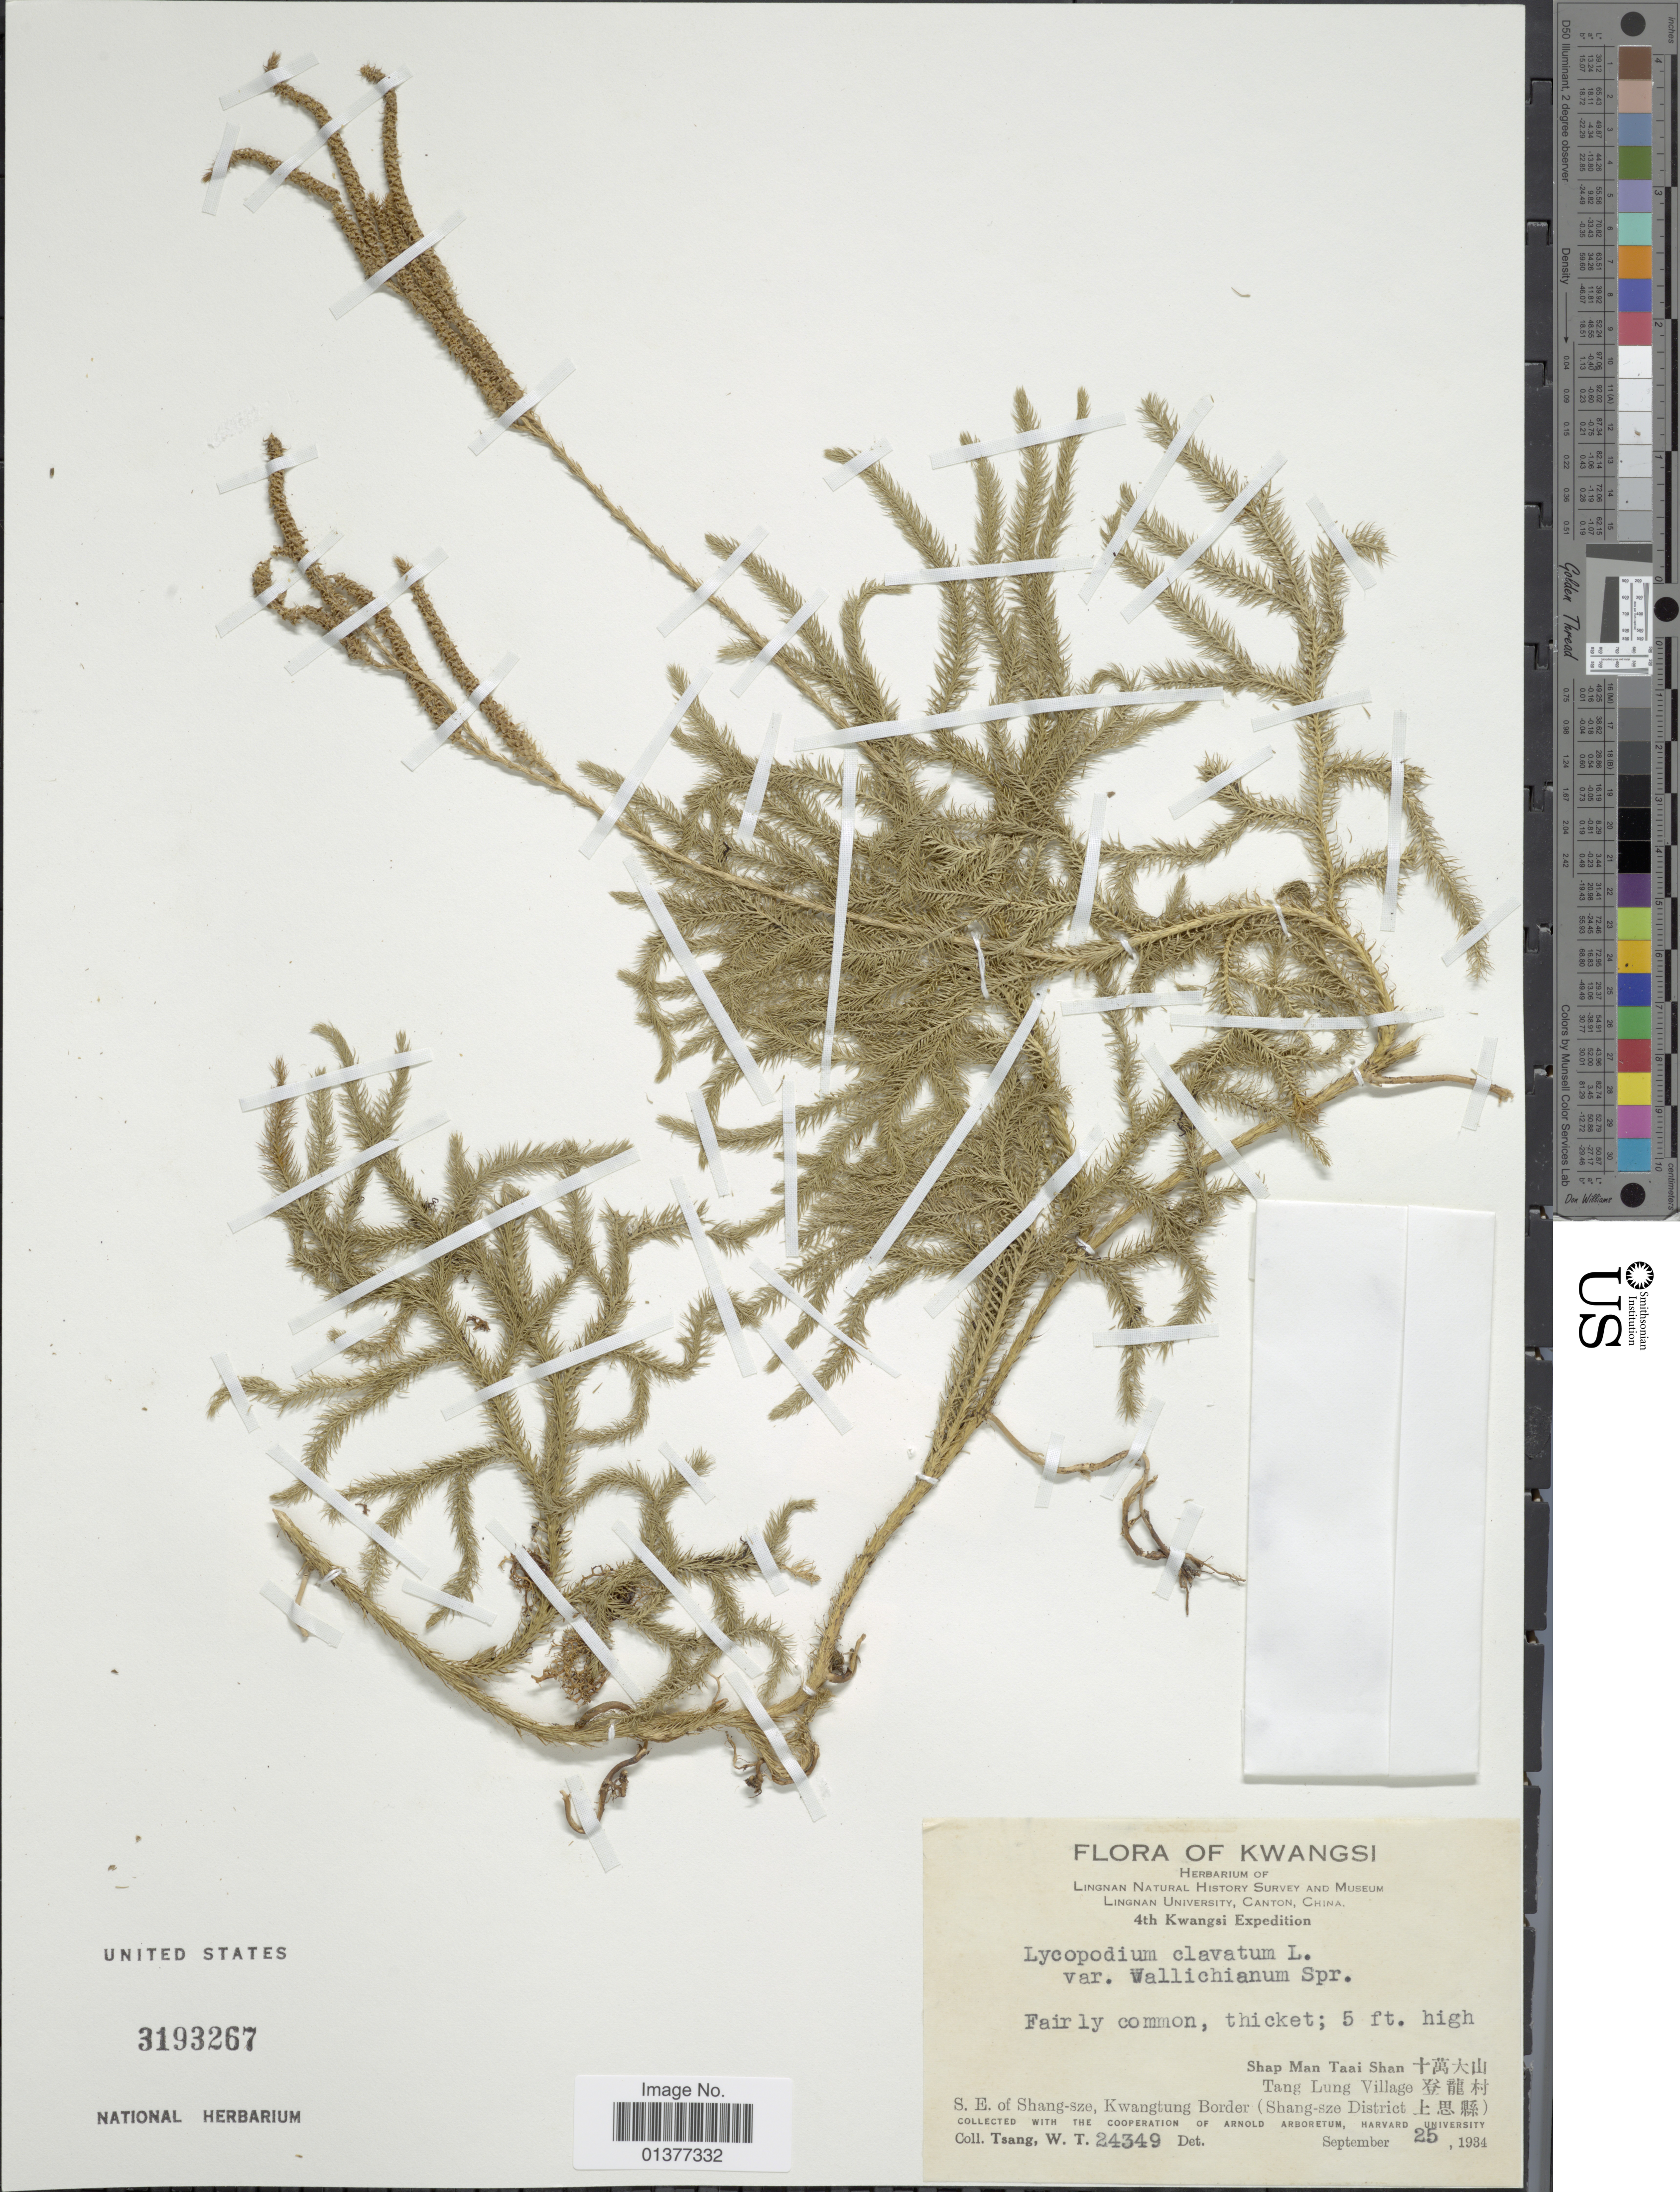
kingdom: Plantae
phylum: Tracheophyta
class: Lycopodiopsida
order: Lycopodiales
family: Lycopodiaceae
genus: Lycopodiastrum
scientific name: Lycopodiastrum casuarinoides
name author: (Spring) Holub ex R.D. Dixit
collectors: Y. W. Taam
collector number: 24349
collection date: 1934-09-25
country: China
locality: Kwangsi, Shap Man Taai Shan, Tang Lung Village, S.E. of Shang-sze, Kwangtung Border(Shang-sze District)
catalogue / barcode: US 3193267